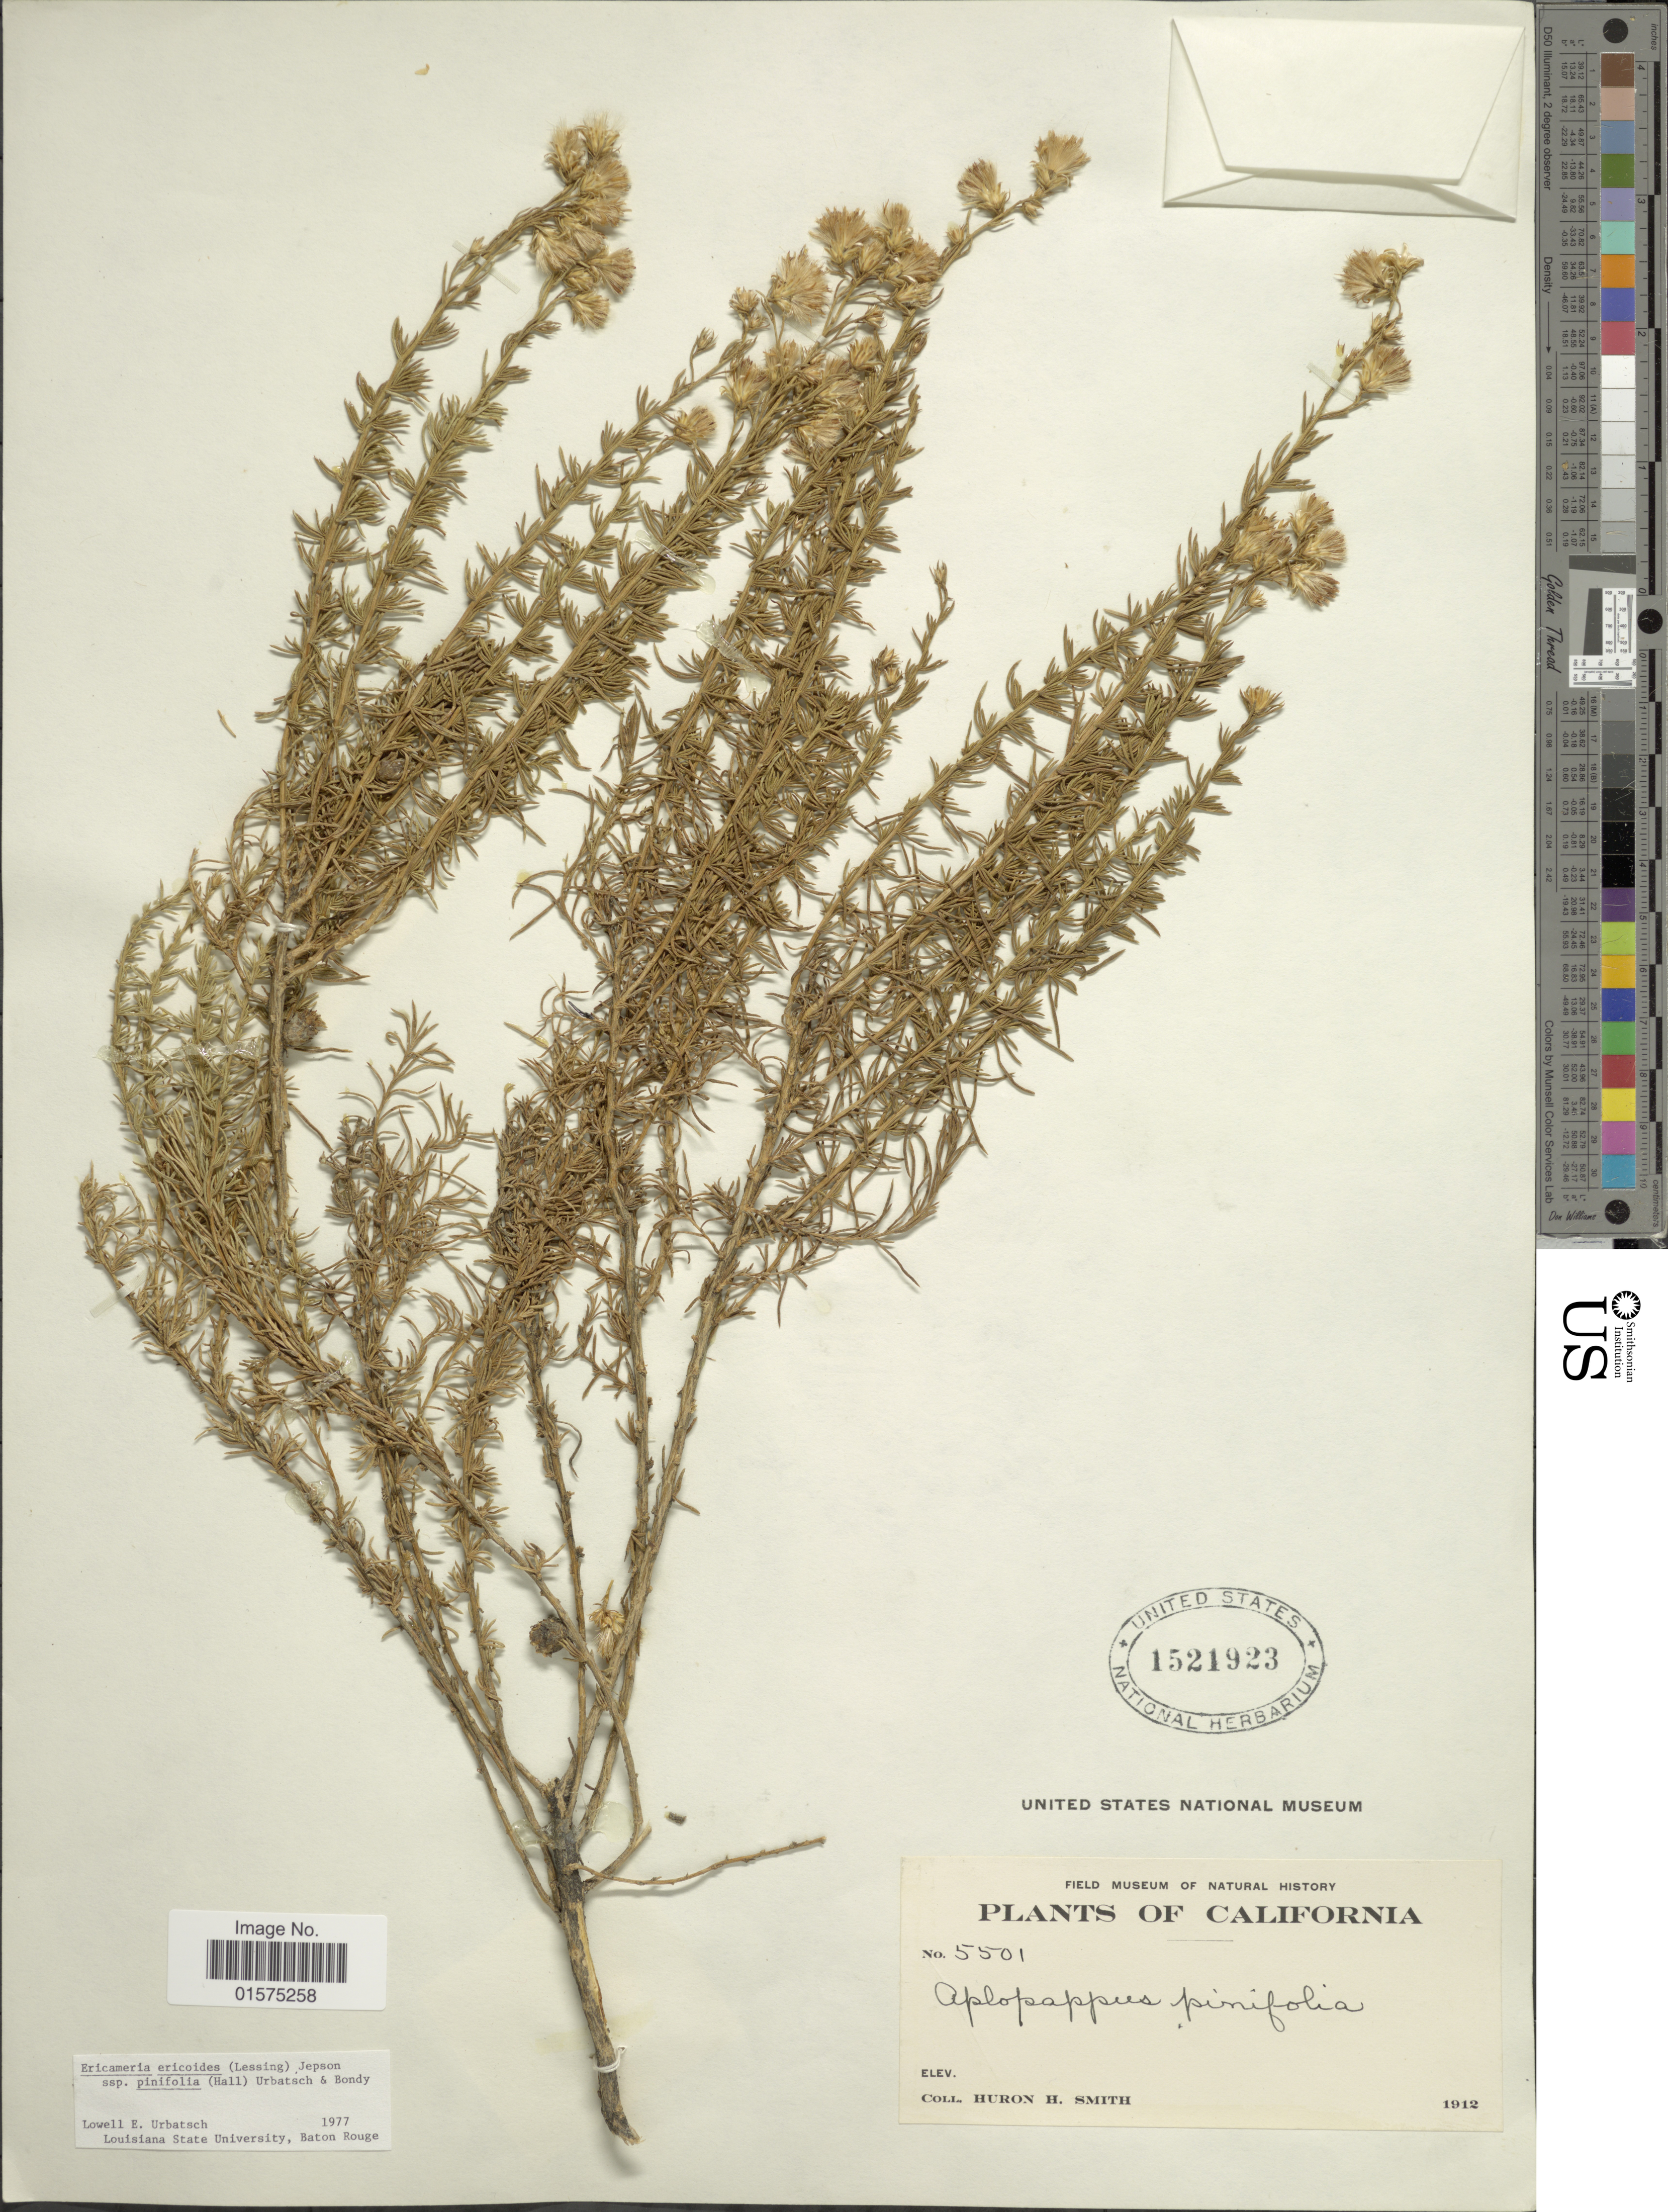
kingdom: Plantae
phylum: Tracheophyta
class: Magnoliopsida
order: Asterales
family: Asteraceae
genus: Ericameria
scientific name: Ericameria pinifolia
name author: (A. Gray) Hall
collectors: Huron H. Smith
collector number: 5501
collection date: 1912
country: United States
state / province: California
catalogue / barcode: US 1521923